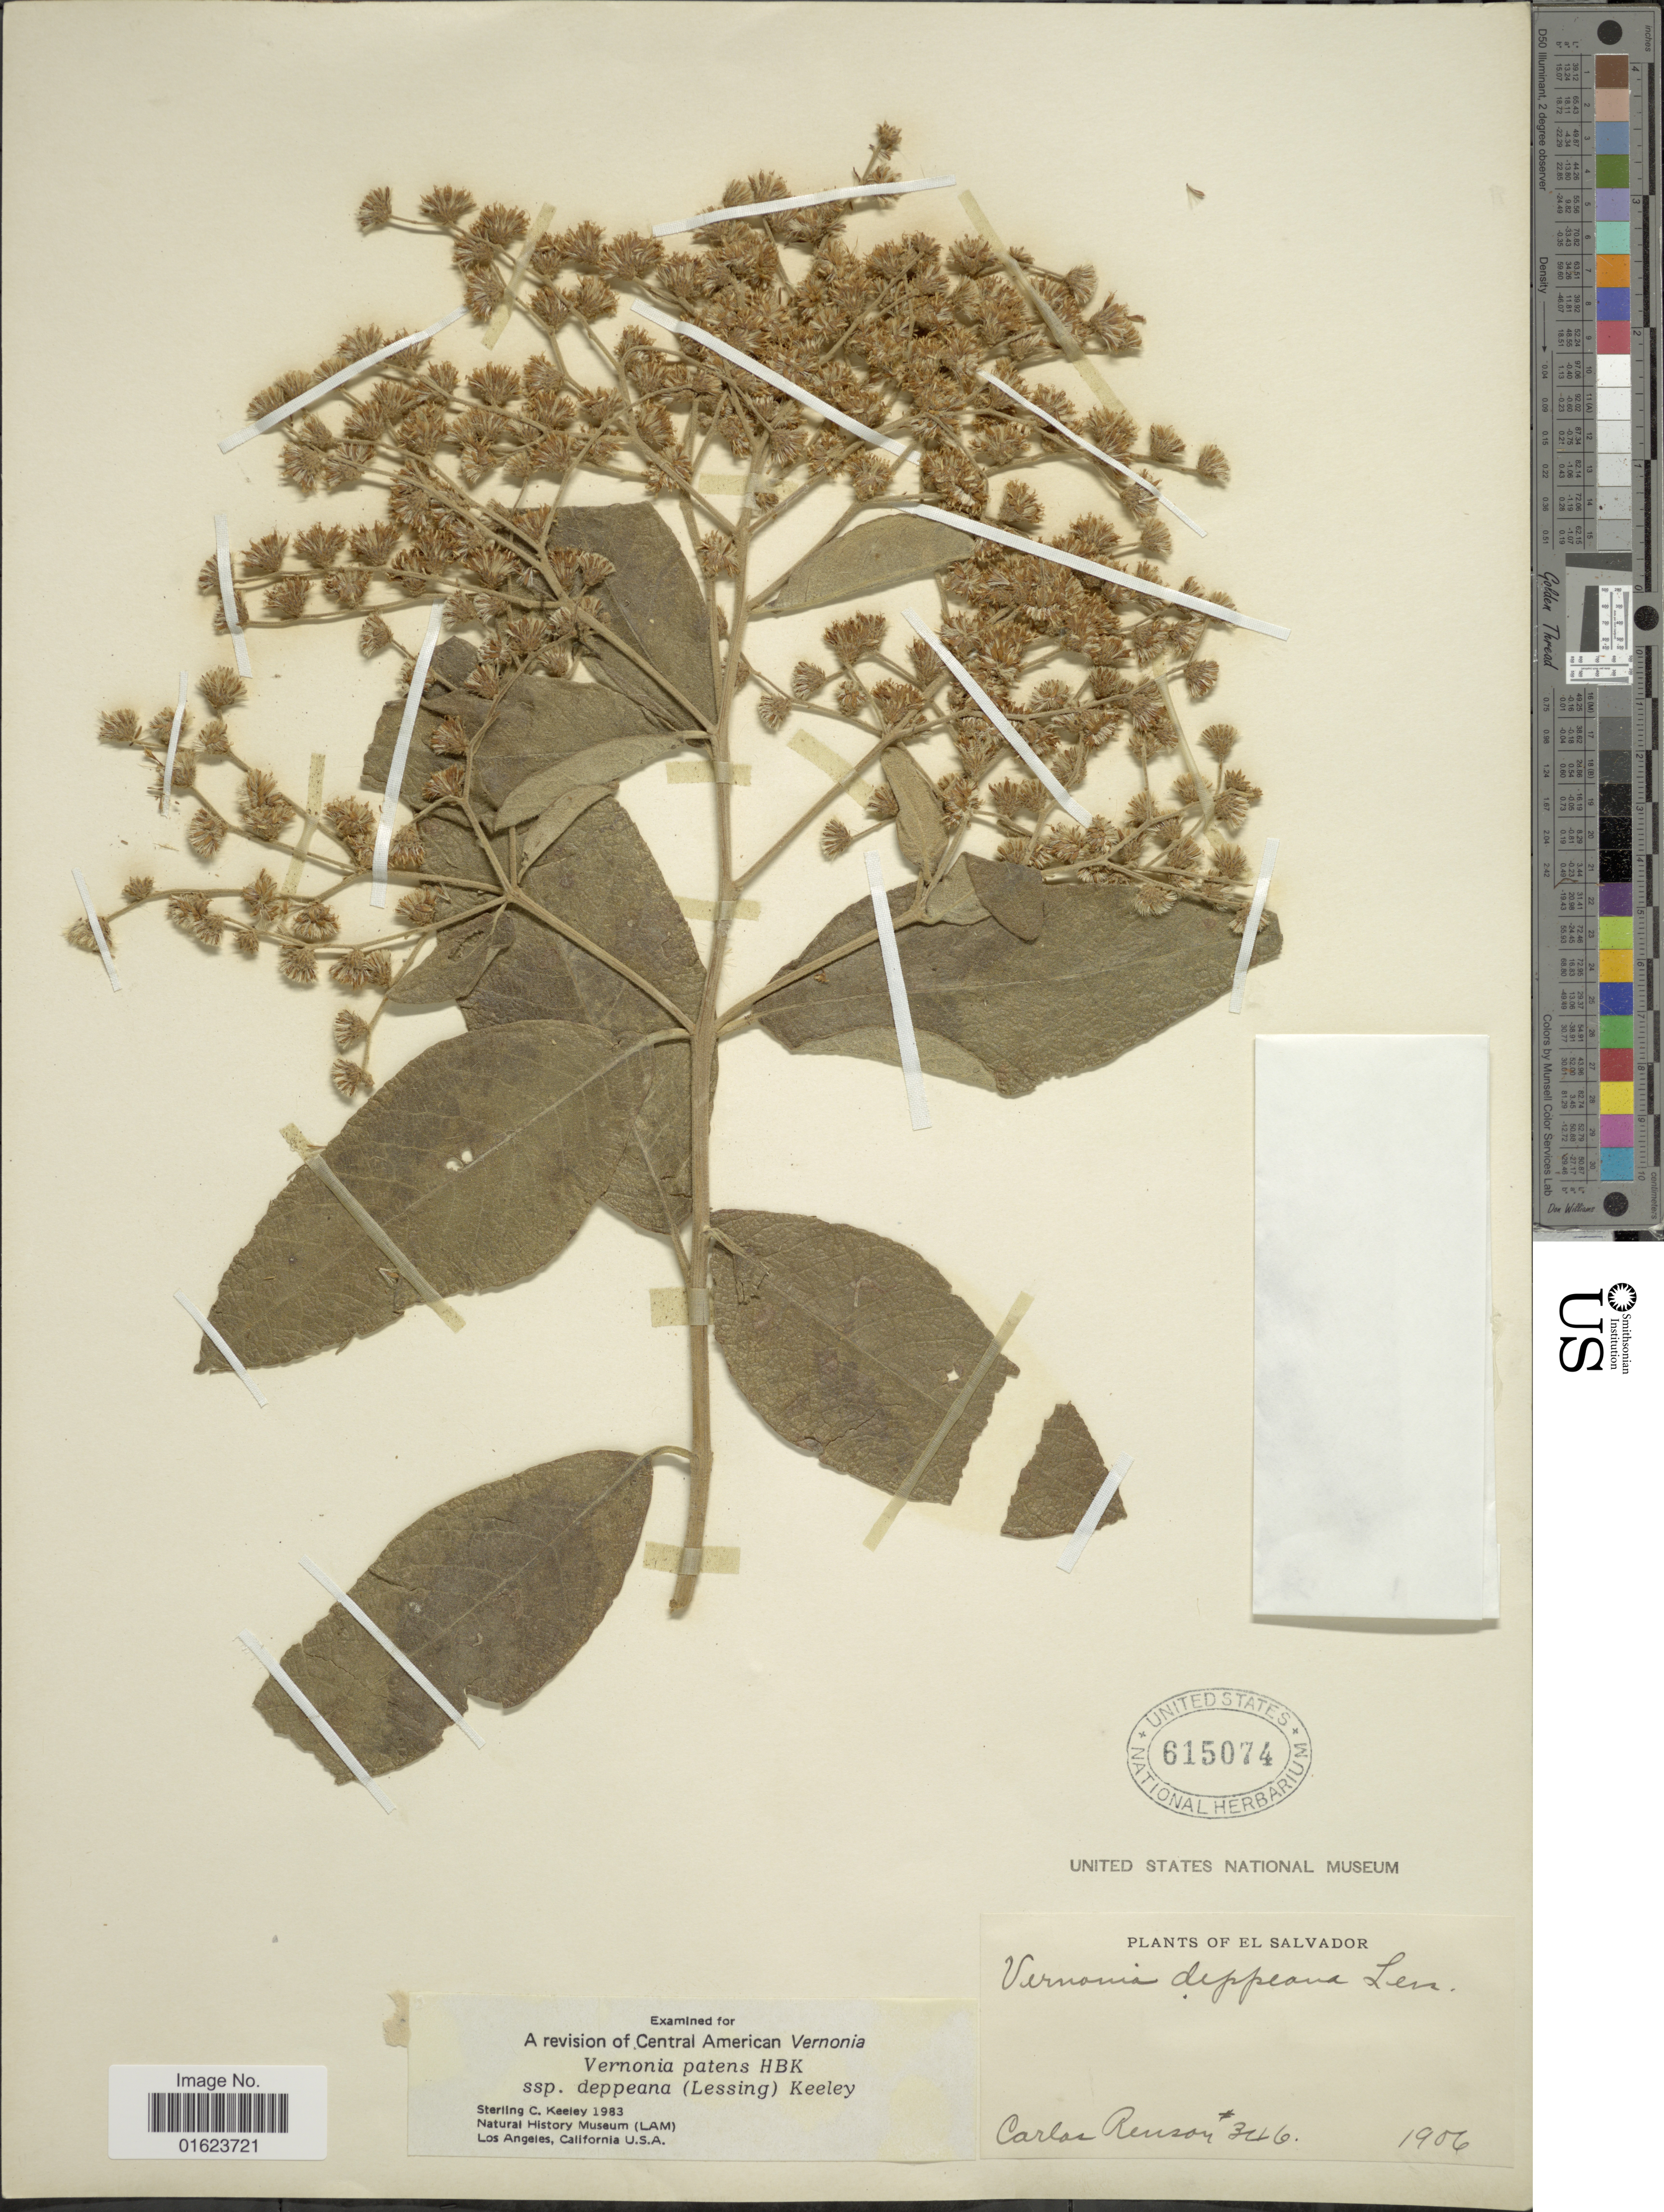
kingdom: Plantae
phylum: Tracheophyta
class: Magnoliopsida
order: Asterales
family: Asteraceae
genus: Vernonanthura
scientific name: Vernonanthura deppeana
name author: (Less.) H. Rob.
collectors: C. Renson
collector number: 346*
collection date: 1906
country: El Salvador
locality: El Salvador.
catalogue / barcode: US 615074